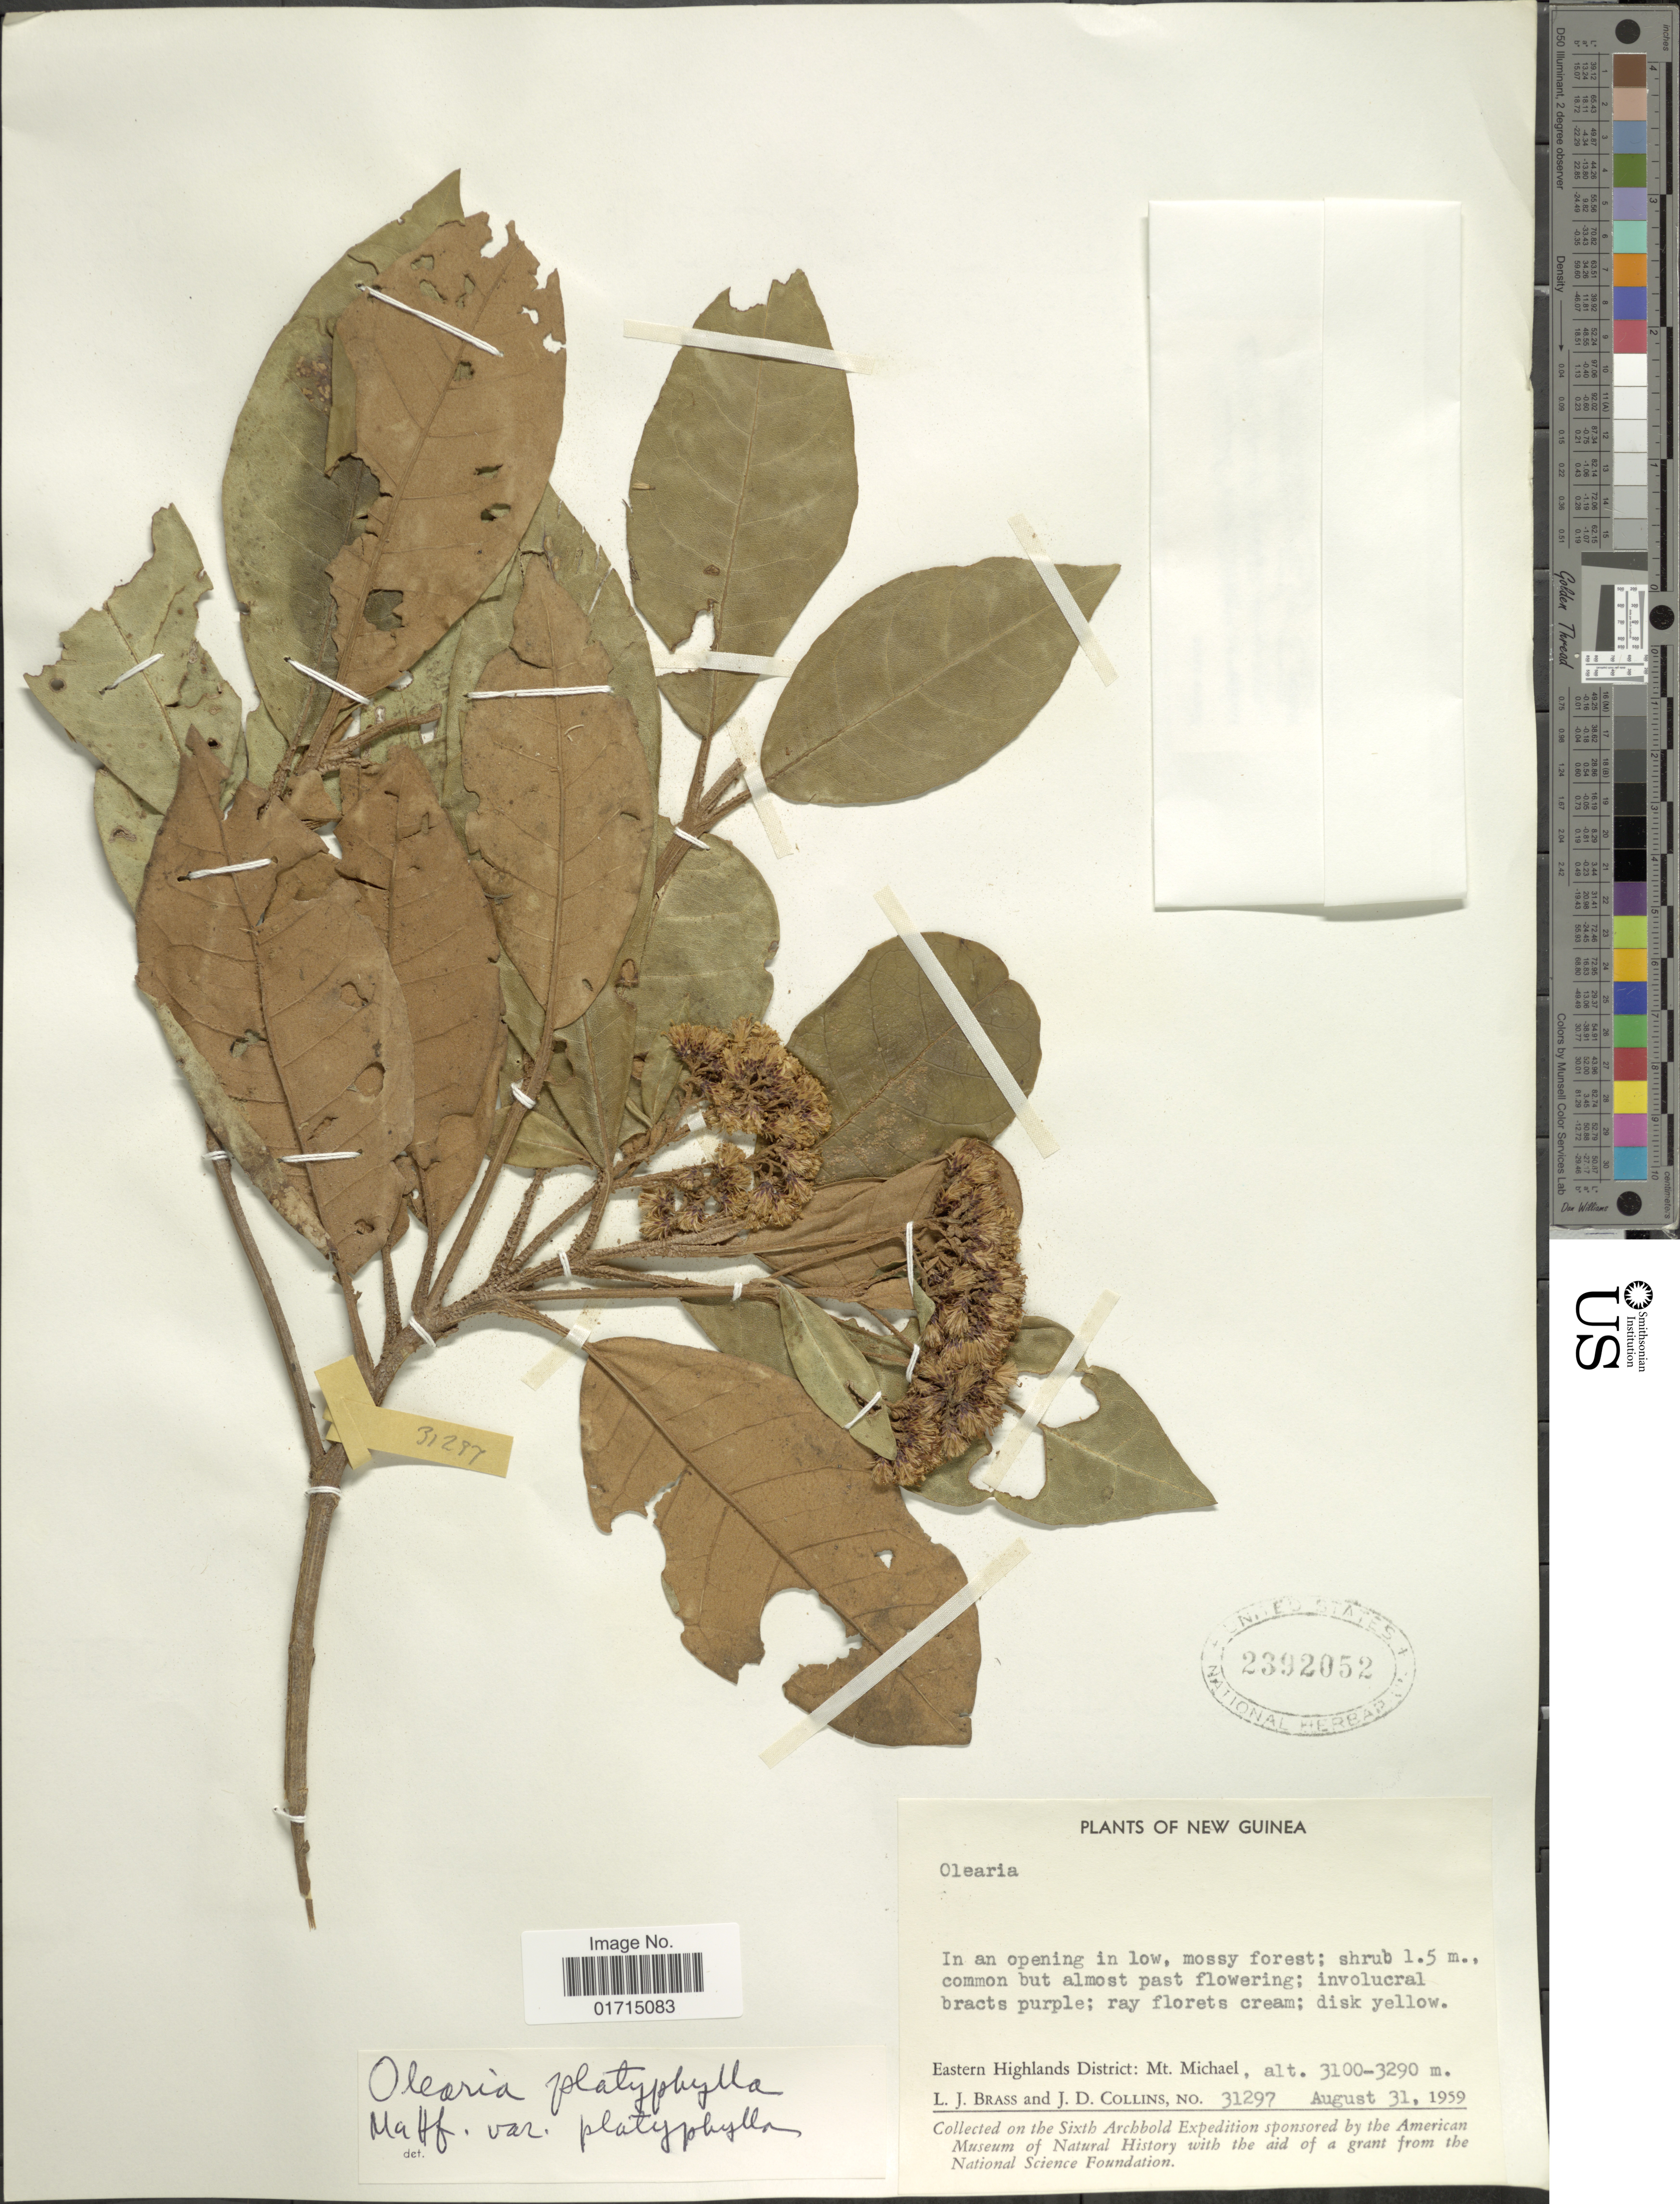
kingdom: Plantae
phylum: Tracheophyta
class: Magnoliopsida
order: Asterales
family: Asteraceae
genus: Olearia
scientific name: Olearia platyphylla var. platyphylla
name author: Mattf.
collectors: L. J. Brass & J. Collins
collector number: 31297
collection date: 1959-08-31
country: Papua New Guinea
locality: New Guinea. Eastern Highlands District: Mt. Michael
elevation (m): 3100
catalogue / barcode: US 2392052